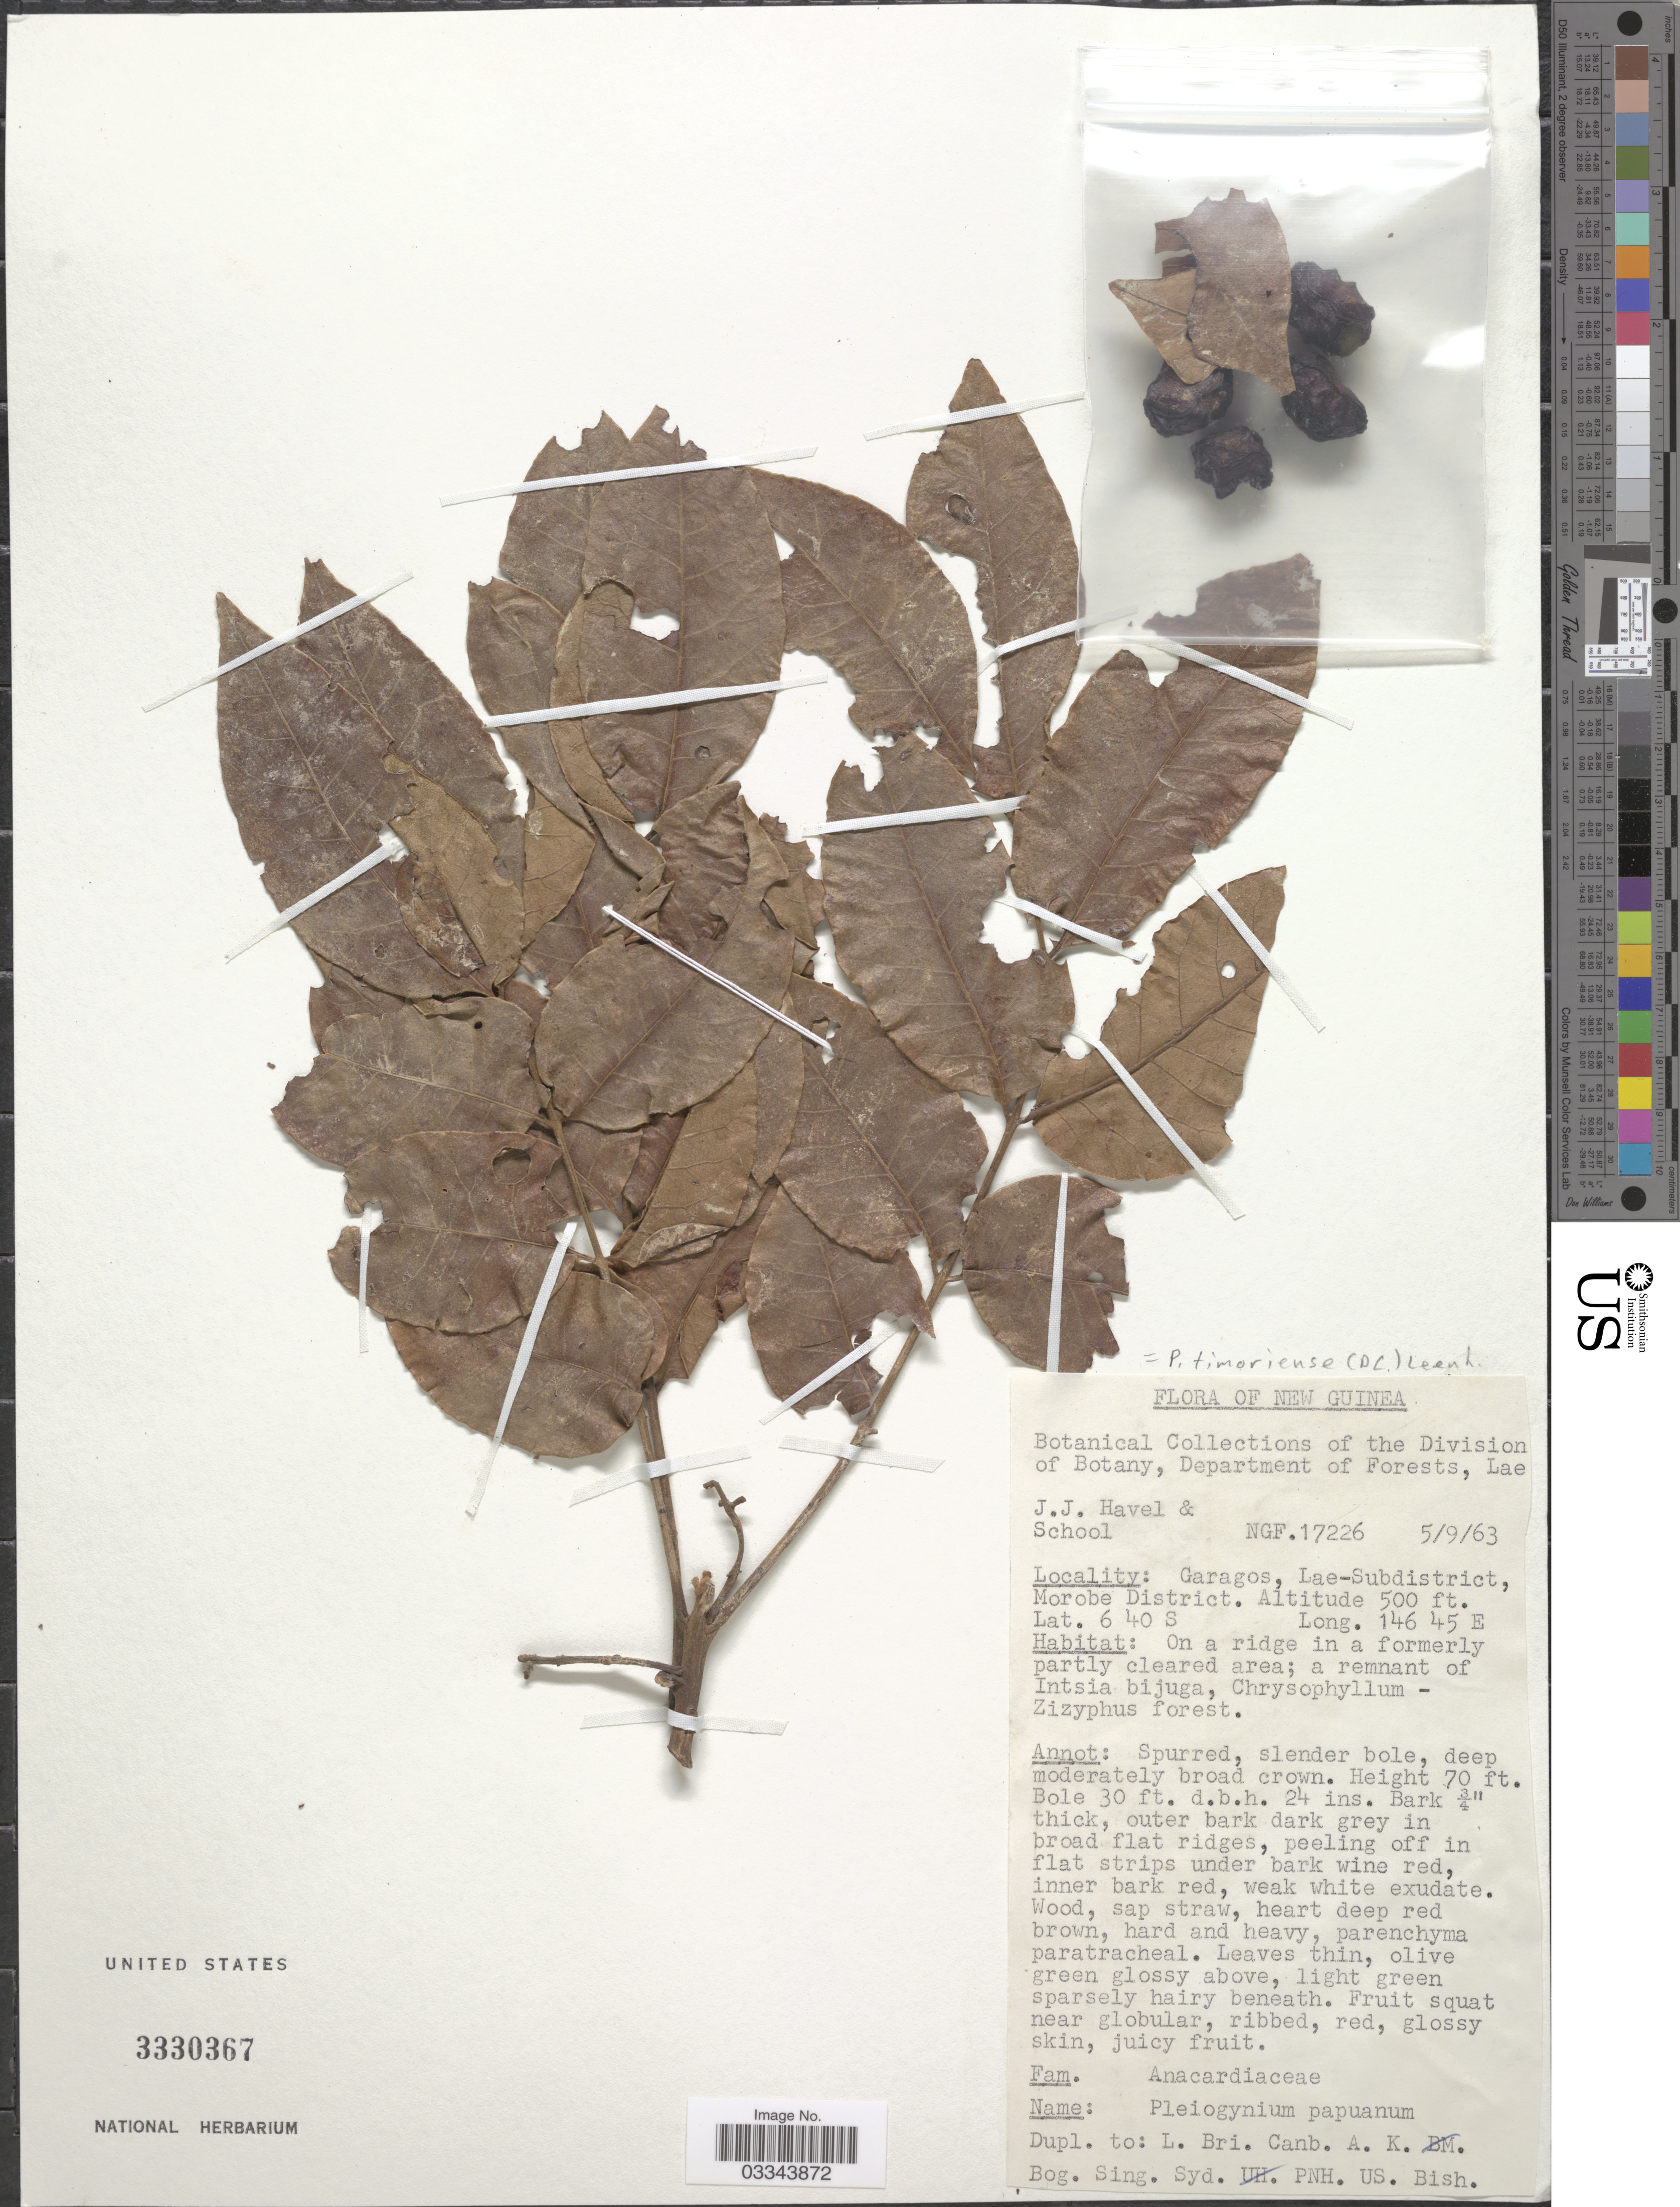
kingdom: Plantae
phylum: Tracheophyta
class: Magnoliopsida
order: Sapindales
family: Anacardiaceae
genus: Pleiogynium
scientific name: Pleiogynium timoriense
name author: (A. DC.) Leenh.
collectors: J. Havel & School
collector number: NGF17226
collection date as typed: Transcribed d/m/y: 5/9/63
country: Papua New Guinea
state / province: Morobe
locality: New Guinea, Garagos, Lae-Subdistrict, Morobe District.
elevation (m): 152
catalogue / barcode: US 3330367